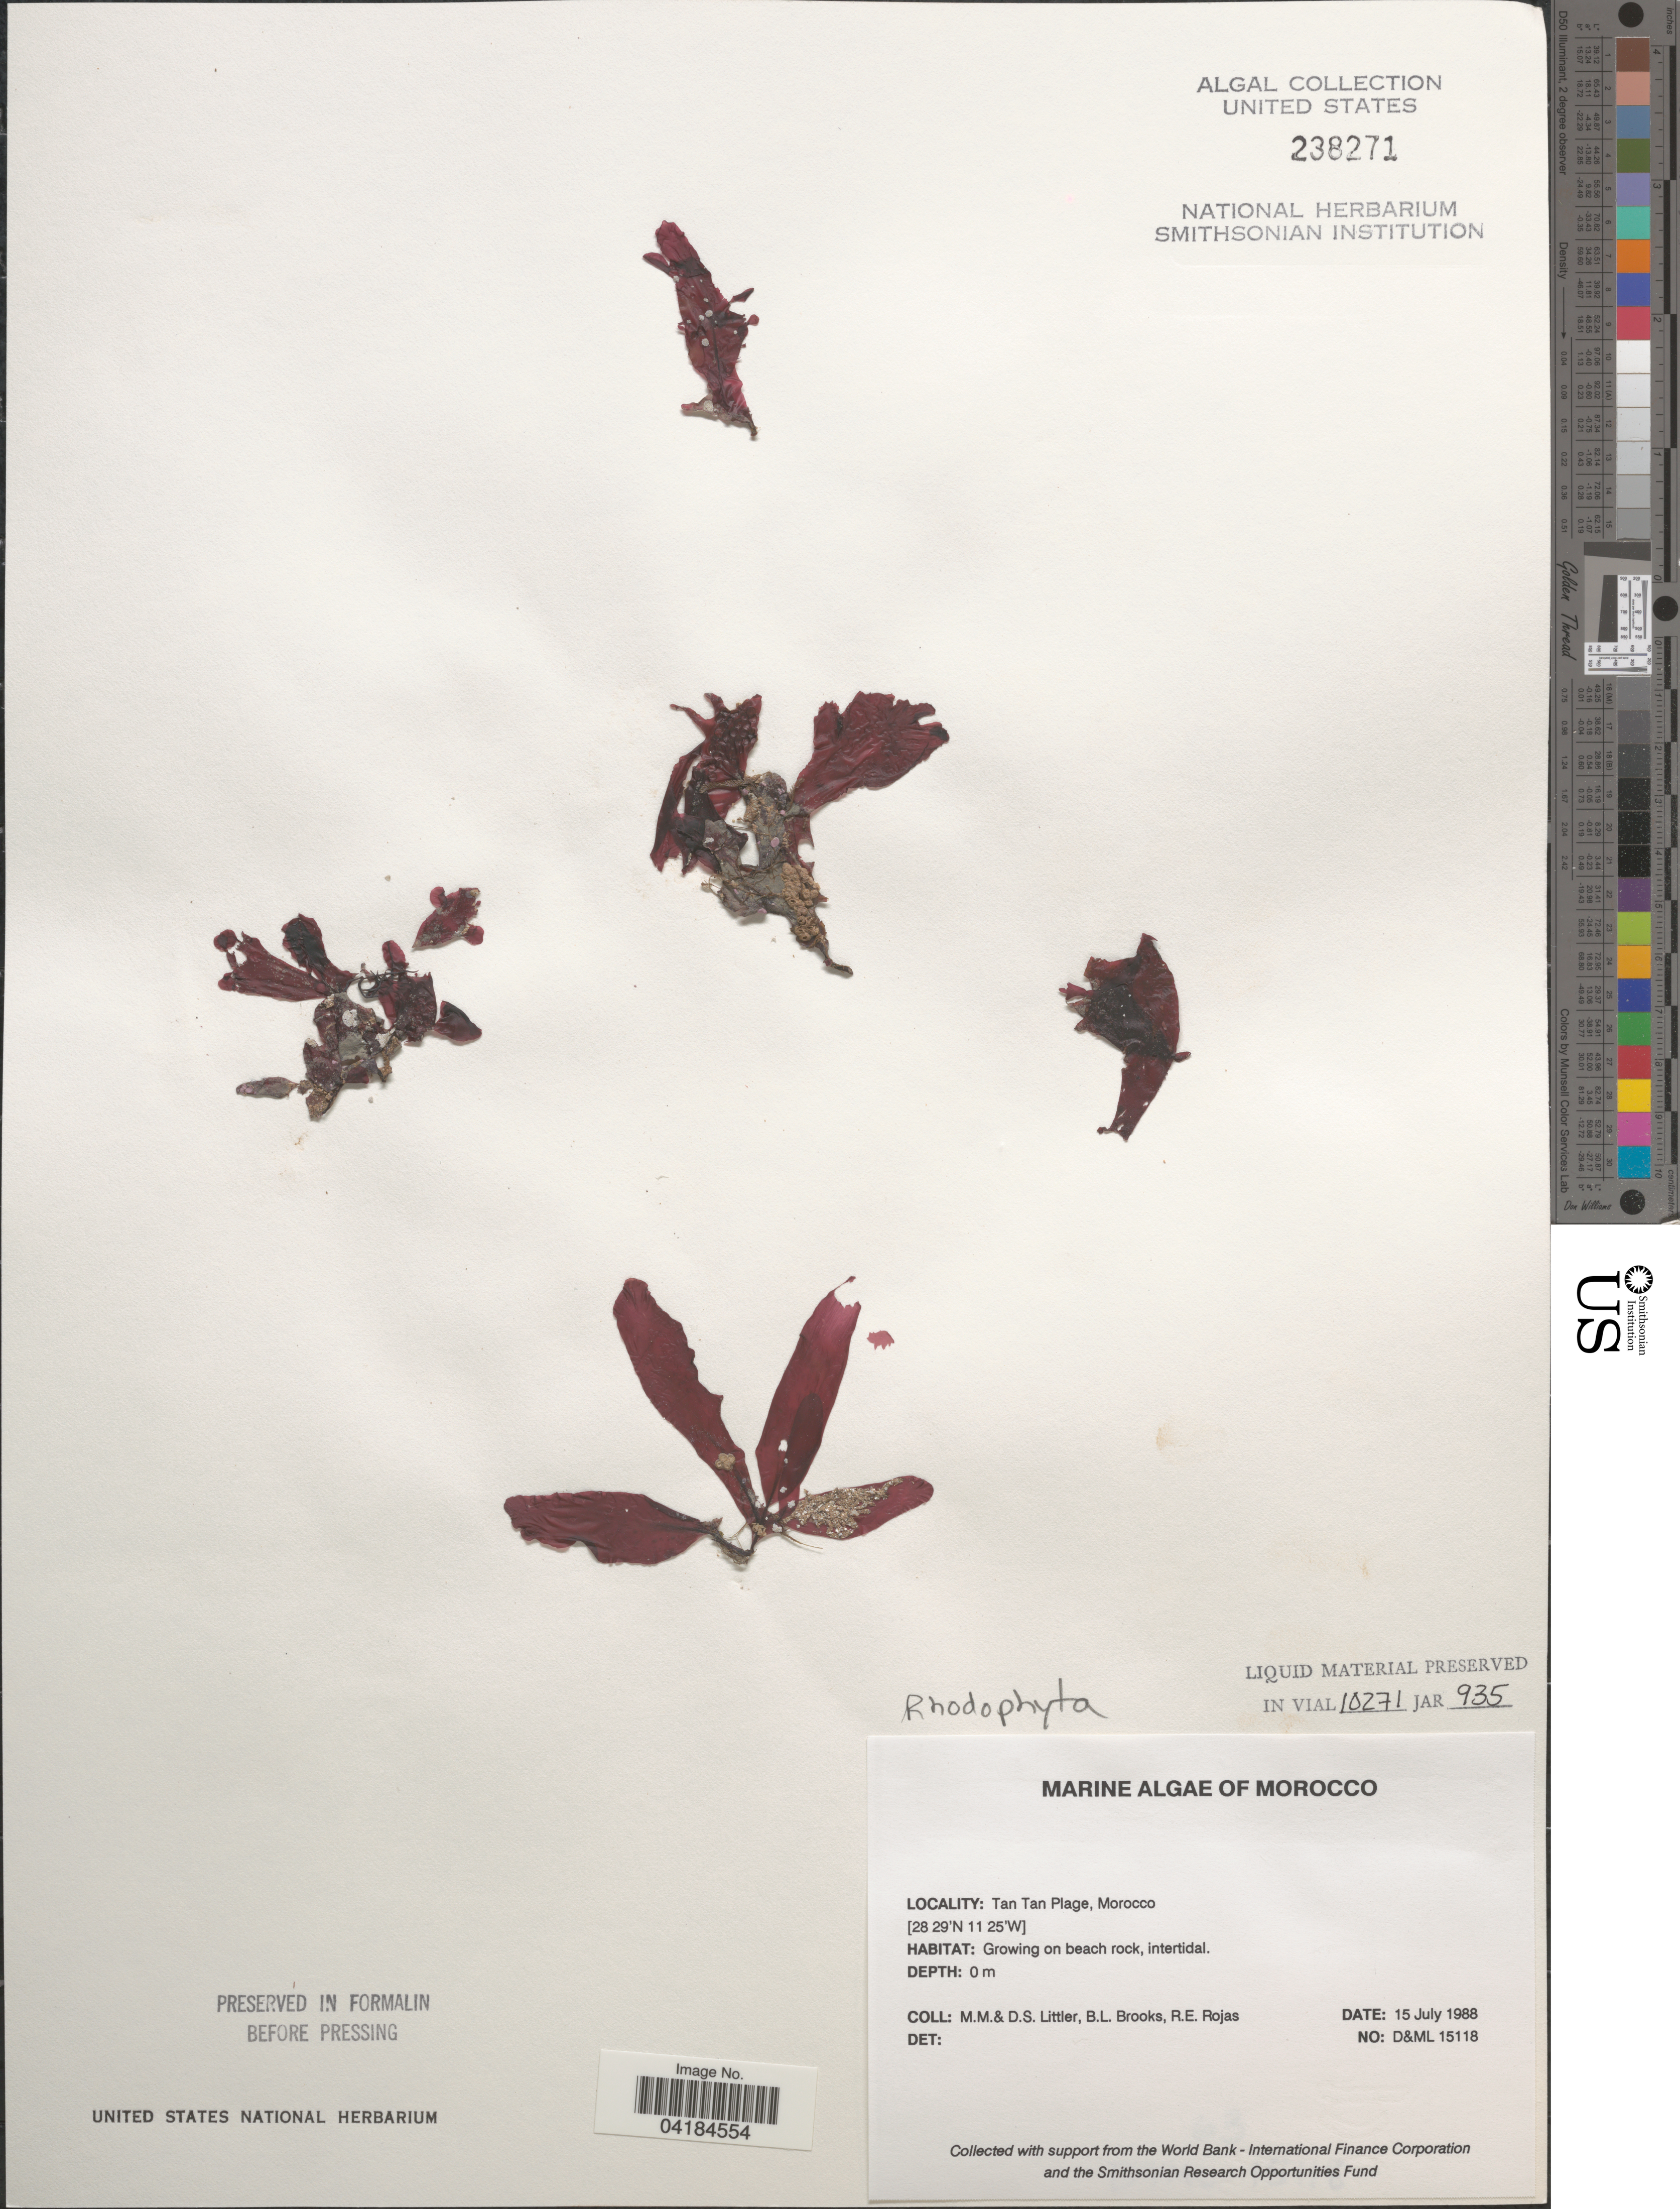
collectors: D. S. Littler, B. Brooks & R. Rojas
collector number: D&ML15118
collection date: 1988-07-15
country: Morocco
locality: Tan Tan Plage.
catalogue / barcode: US 238271